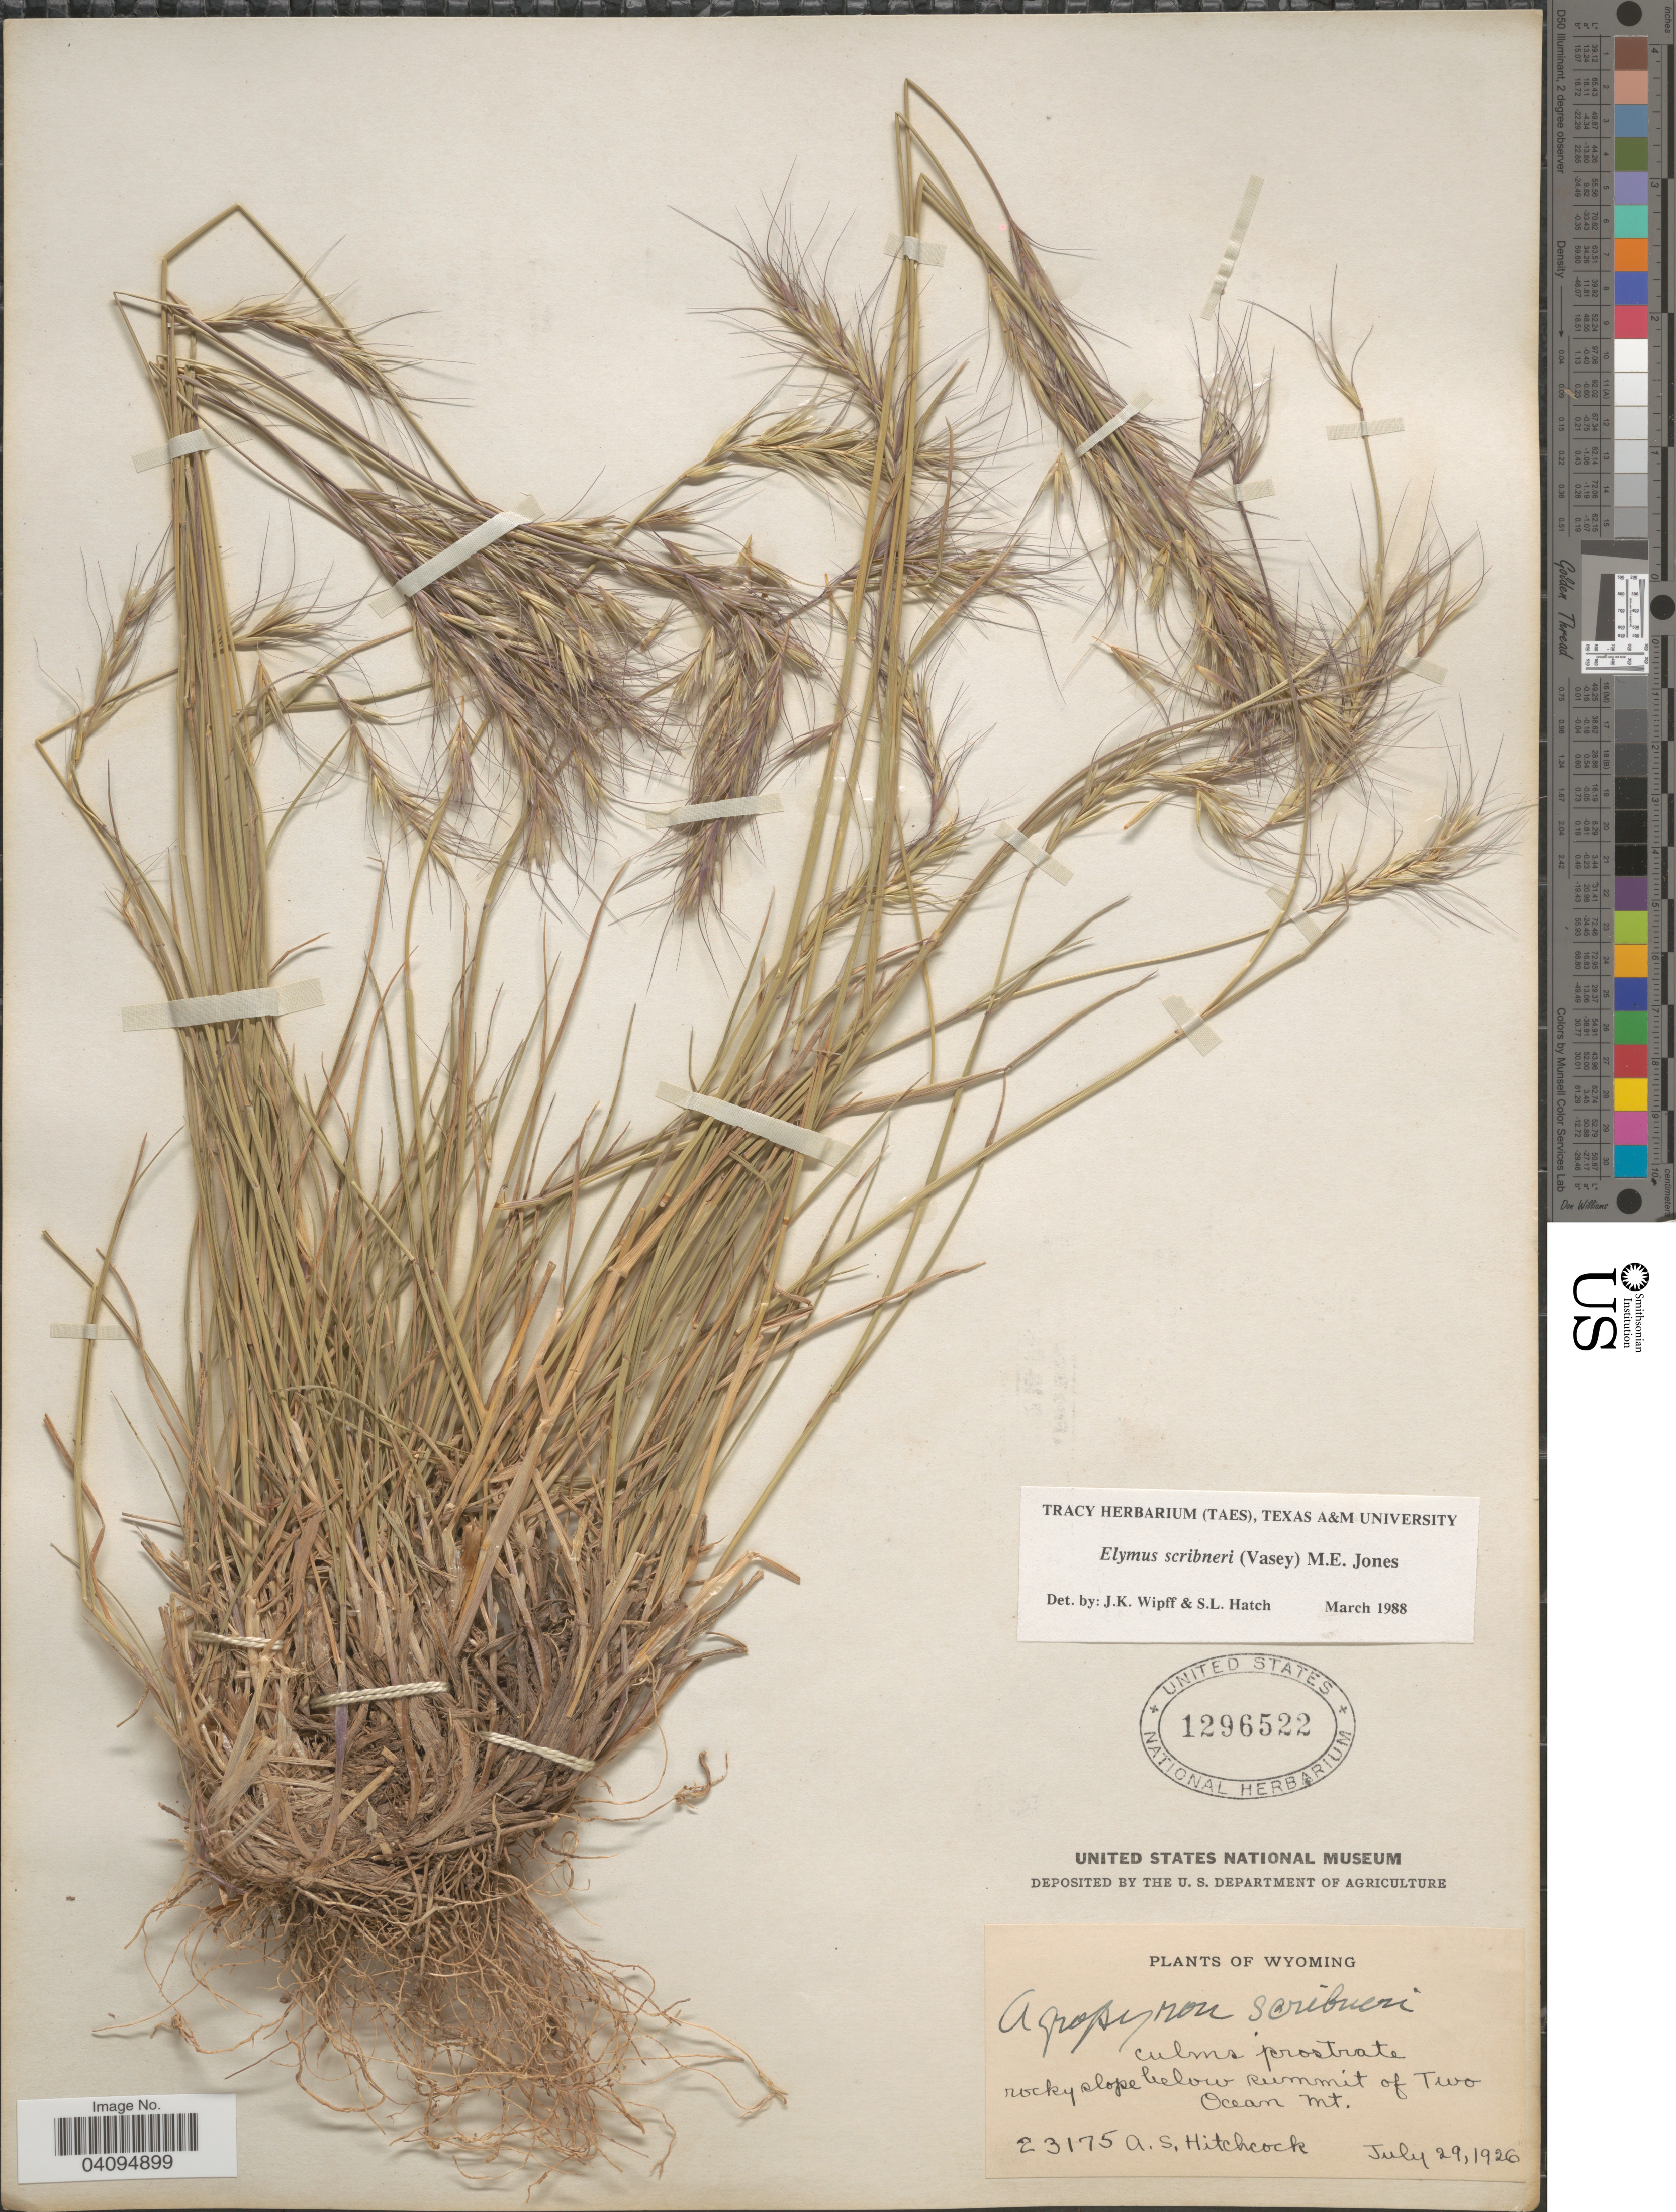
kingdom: Plantae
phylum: Tracheophyta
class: Liliopsida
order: Poales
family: Poaceae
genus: Elymus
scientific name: Elymus scribneri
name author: (Vasey) M.E. Jones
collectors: A. S. Hitchcock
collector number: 23175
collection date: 1926-07-29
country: United States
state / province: Wyoming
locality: Rocky slope below summit of Two Ocean Mt.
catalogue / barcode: US 1296522